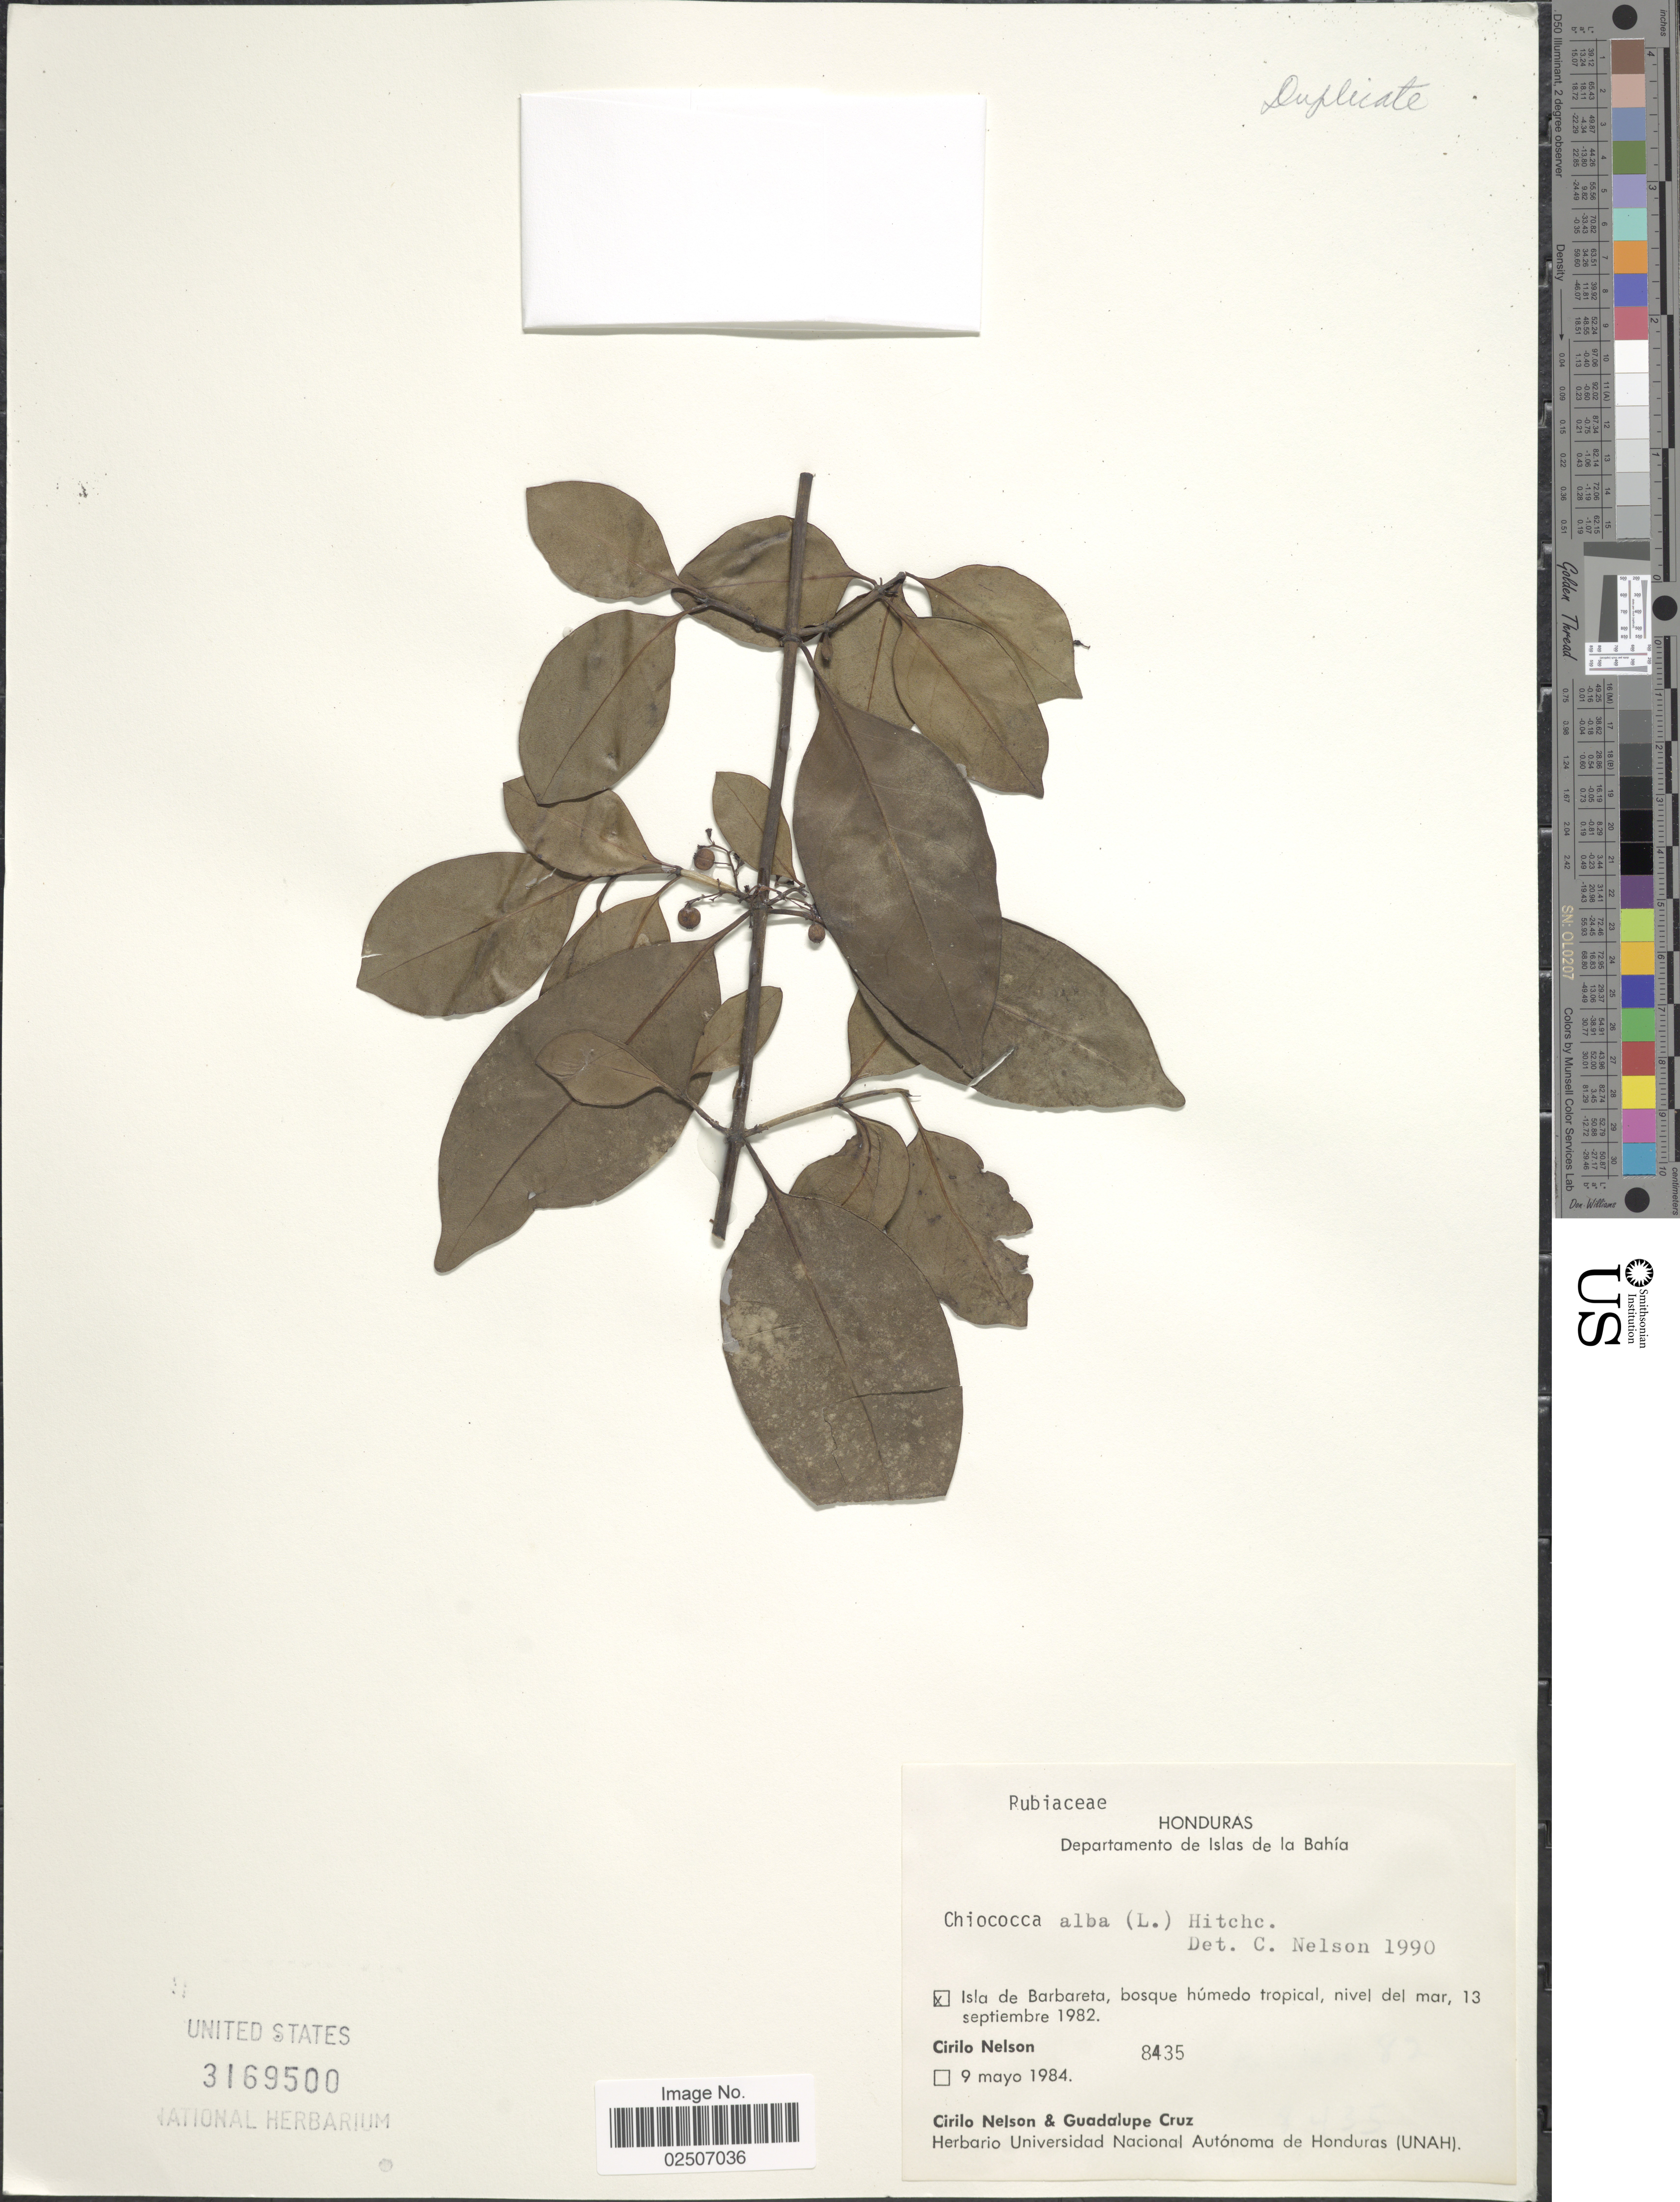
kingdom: Plantae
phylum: Tracheophyta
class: Magnoliopsida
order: Gentianales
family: Rubiaceae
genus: Chiococca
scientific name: Chiococca alba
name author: (L.) Hitchc.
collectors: C. Nelson & G. Cruz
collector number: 8435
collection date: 1982-09-13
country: Honduras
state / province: Islas de la Bahía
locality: Departamento Islas de la Bahia. Isla de Barbareta, bosque humedo tropical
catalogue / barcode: US 3169500